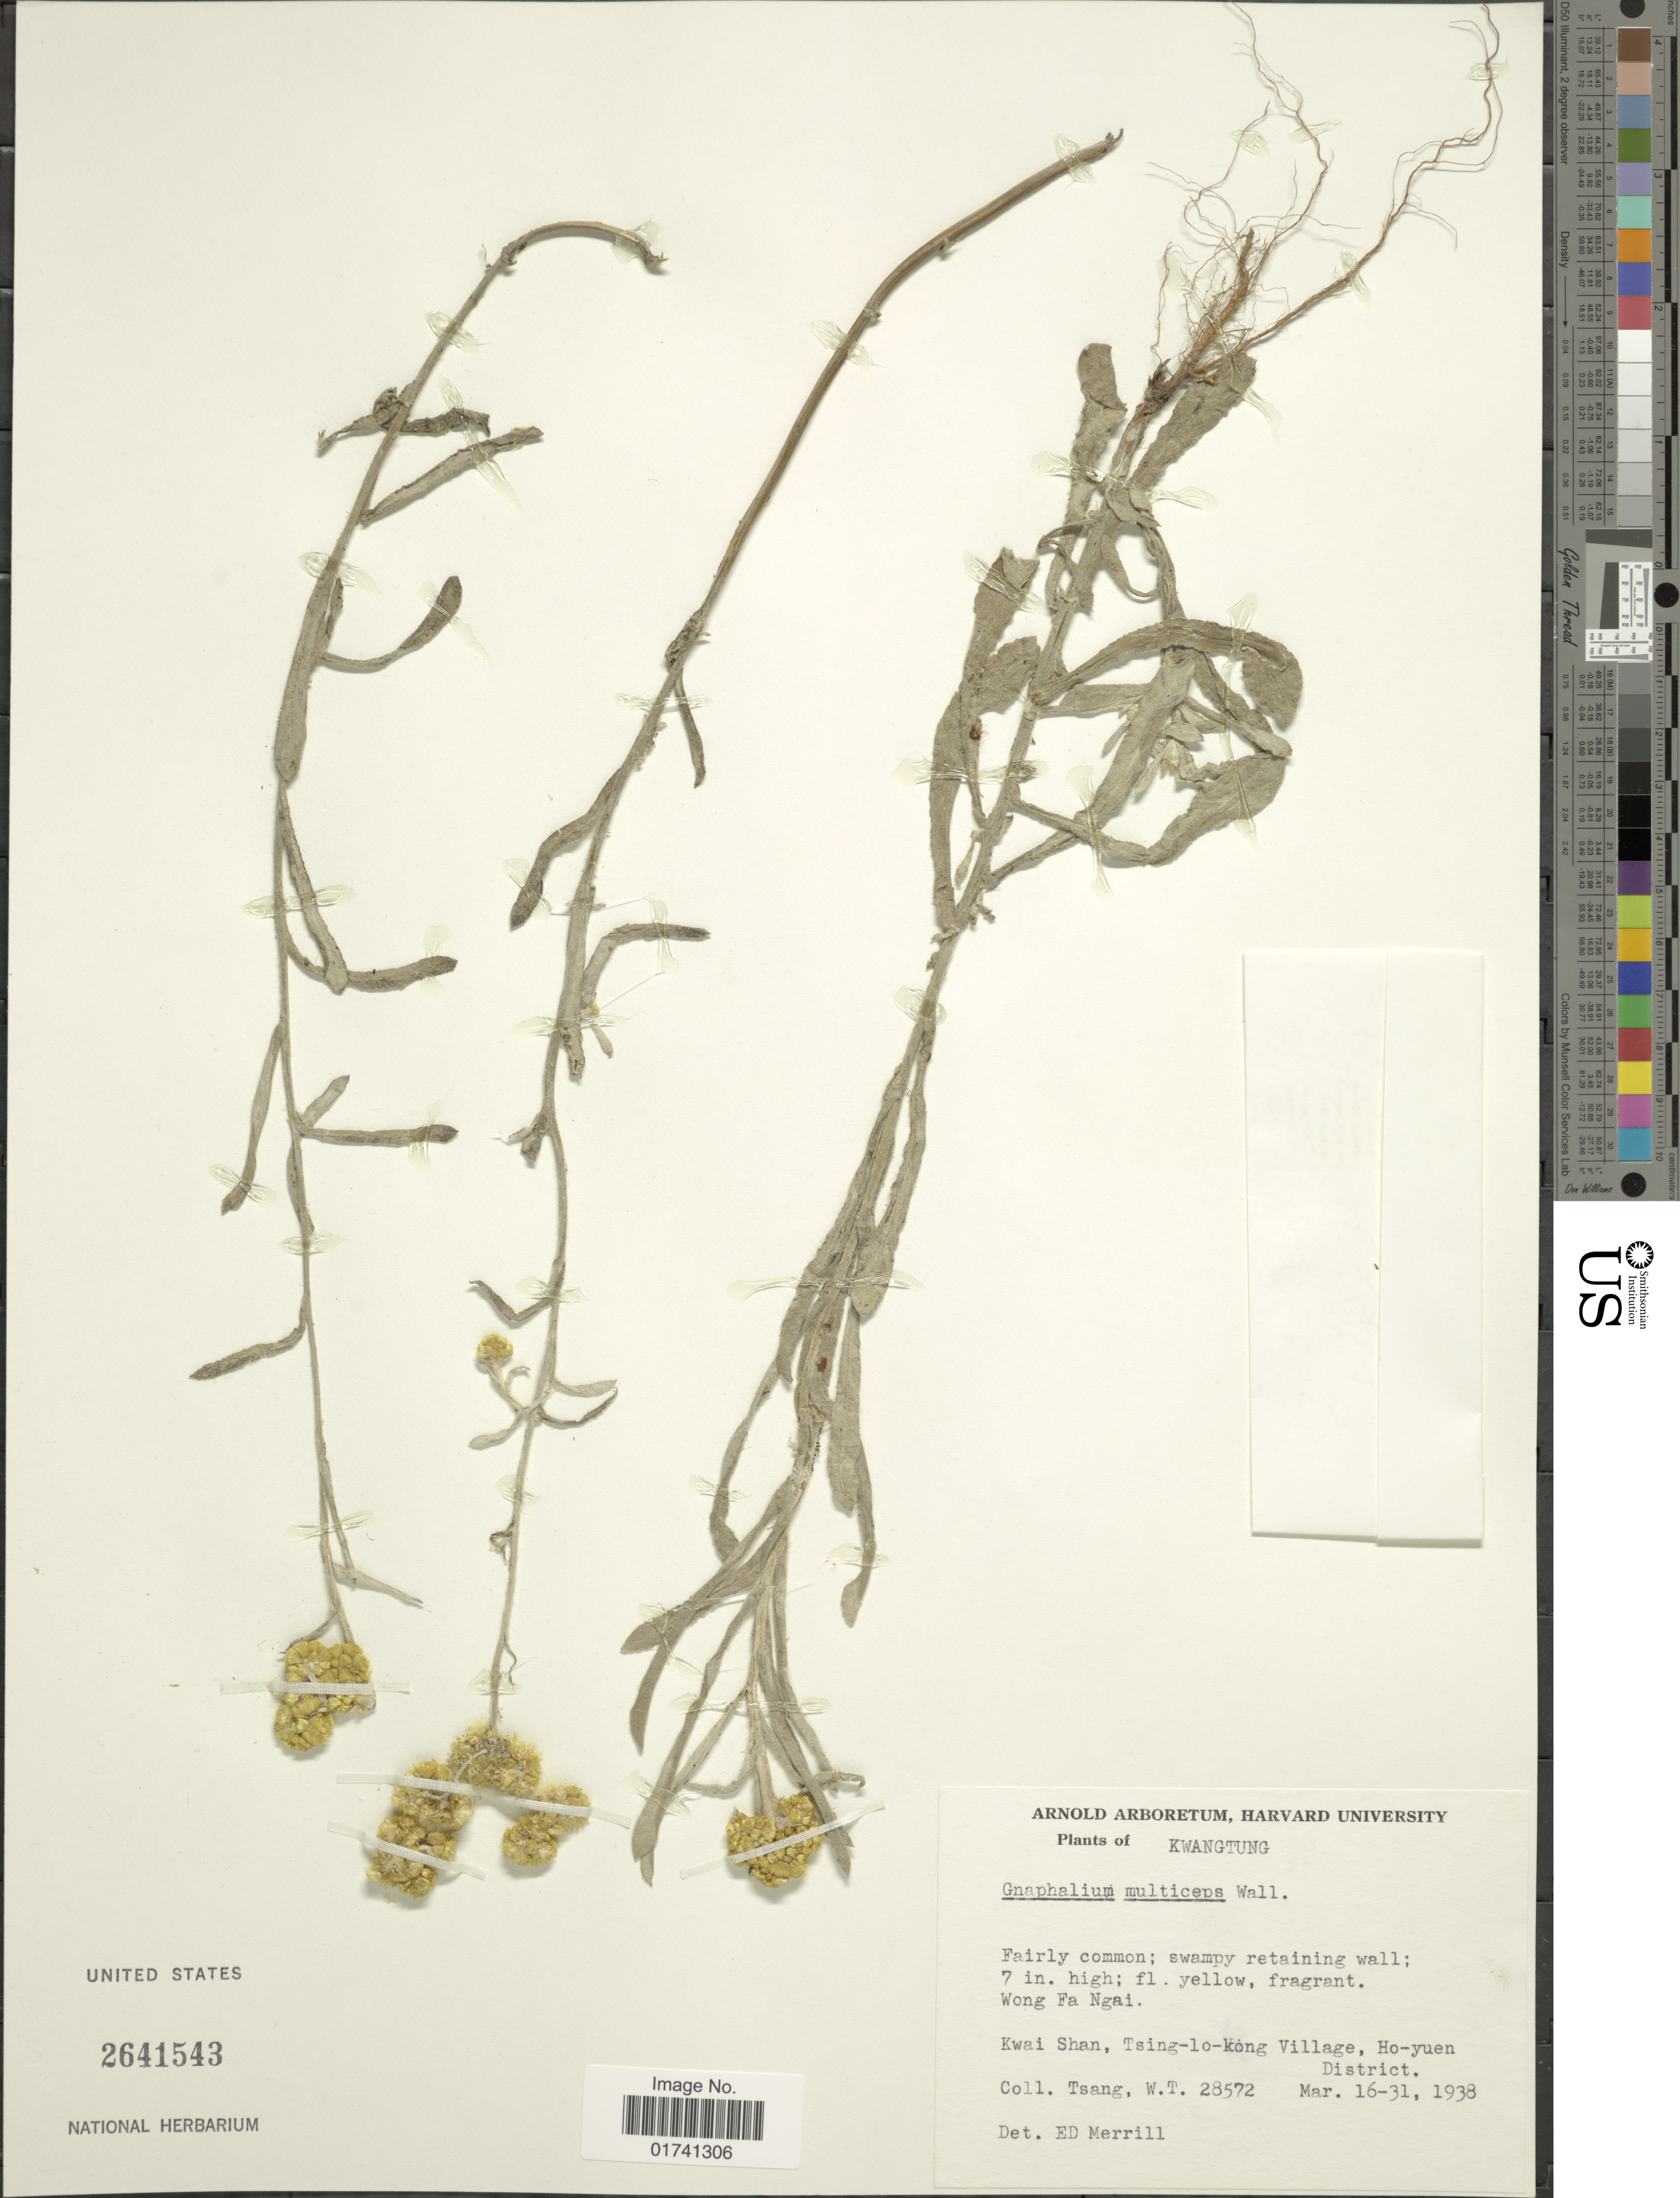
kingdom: Plantae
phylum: Tracheophyta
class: Magnoliopsida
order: Asterales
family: Asteraceae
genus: Laphangium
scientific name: Laphangium luteoalbum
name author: (L.) Tzvelev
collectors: W. T. Tsang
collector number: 28572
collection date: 1938-03-16/1938-03-31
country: China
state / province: Guangdong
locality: KwangtungWong Fa Ngai, Kwai Shan, Tsing-lo-kong Village, Ho-yuen District.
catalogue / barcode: US 2641543